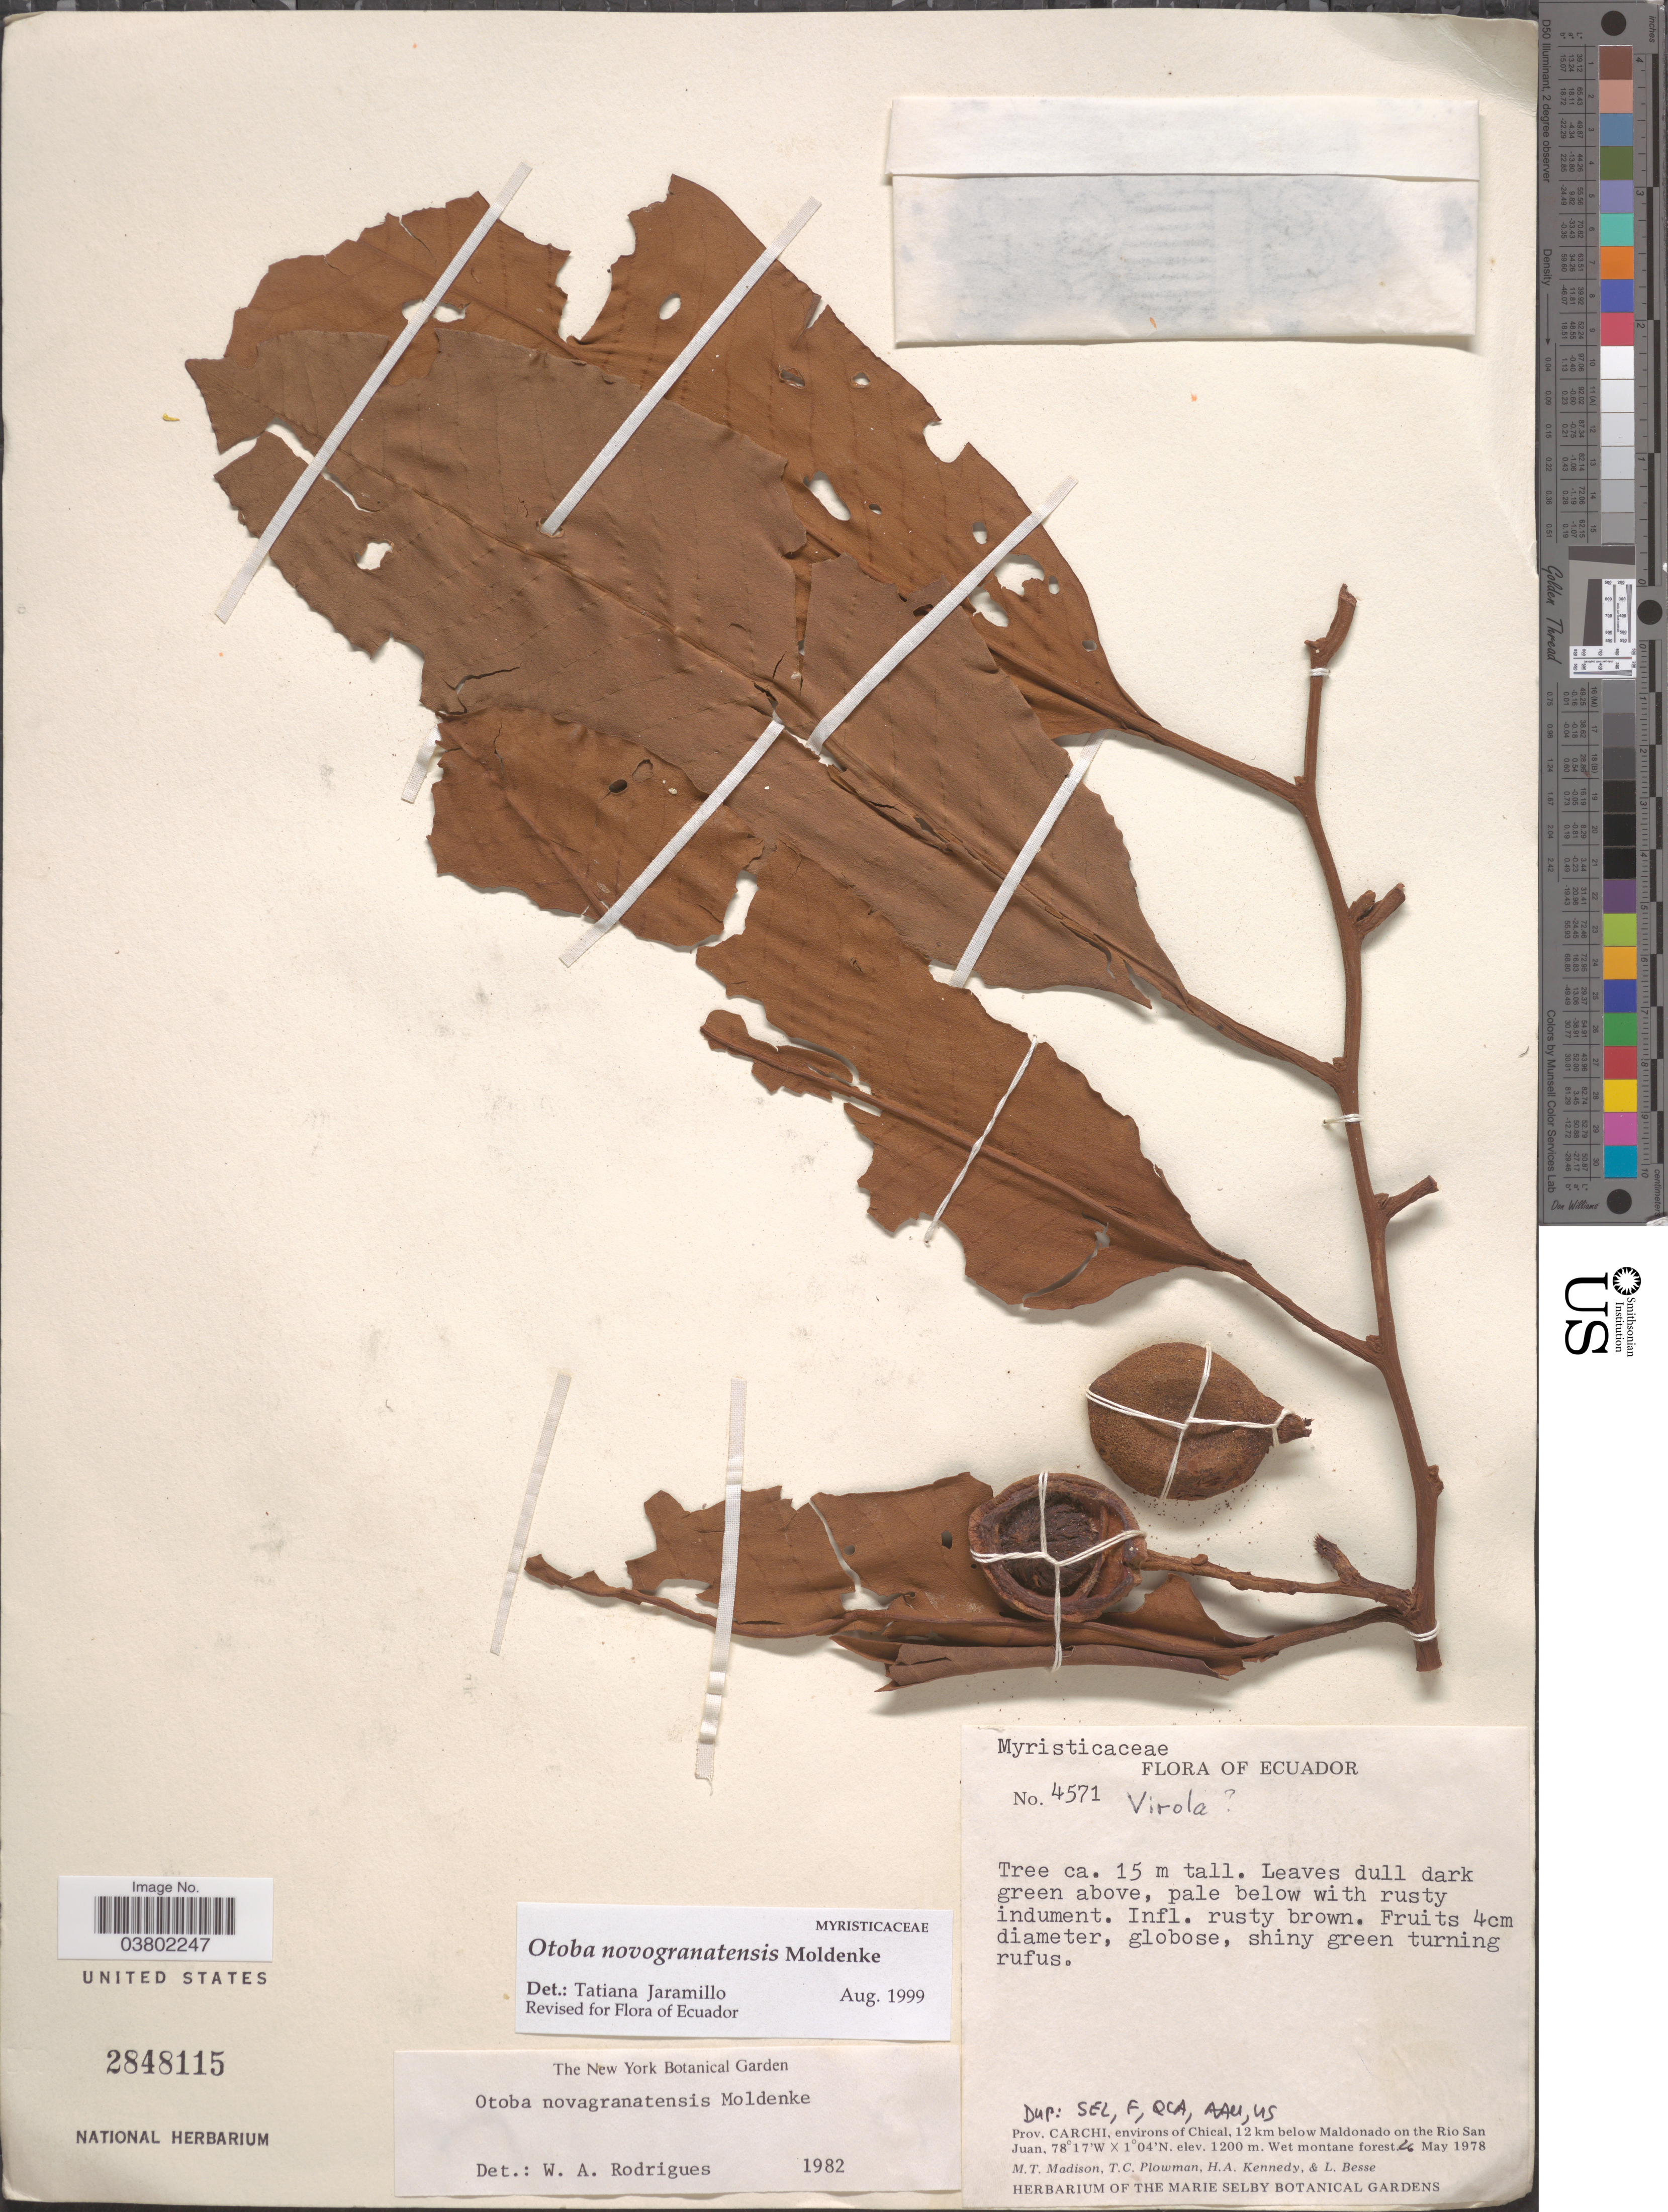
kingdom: Plantae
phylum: Tracheophyta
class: Magnoliopsida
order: Magnoliales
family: Myristicaceae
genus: Otoba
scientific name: Otoba novogranatensis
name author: Moldenke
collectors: M. T. Madison, T. Plowman, H. Kennedy & L. Besse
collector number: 4571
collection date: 1978-05-26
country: Ecuador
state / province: Carchi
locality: Environs of Chical, 12 km below Maldonado on the Rio San Juan.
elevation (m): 1200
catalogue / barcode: US 2848115